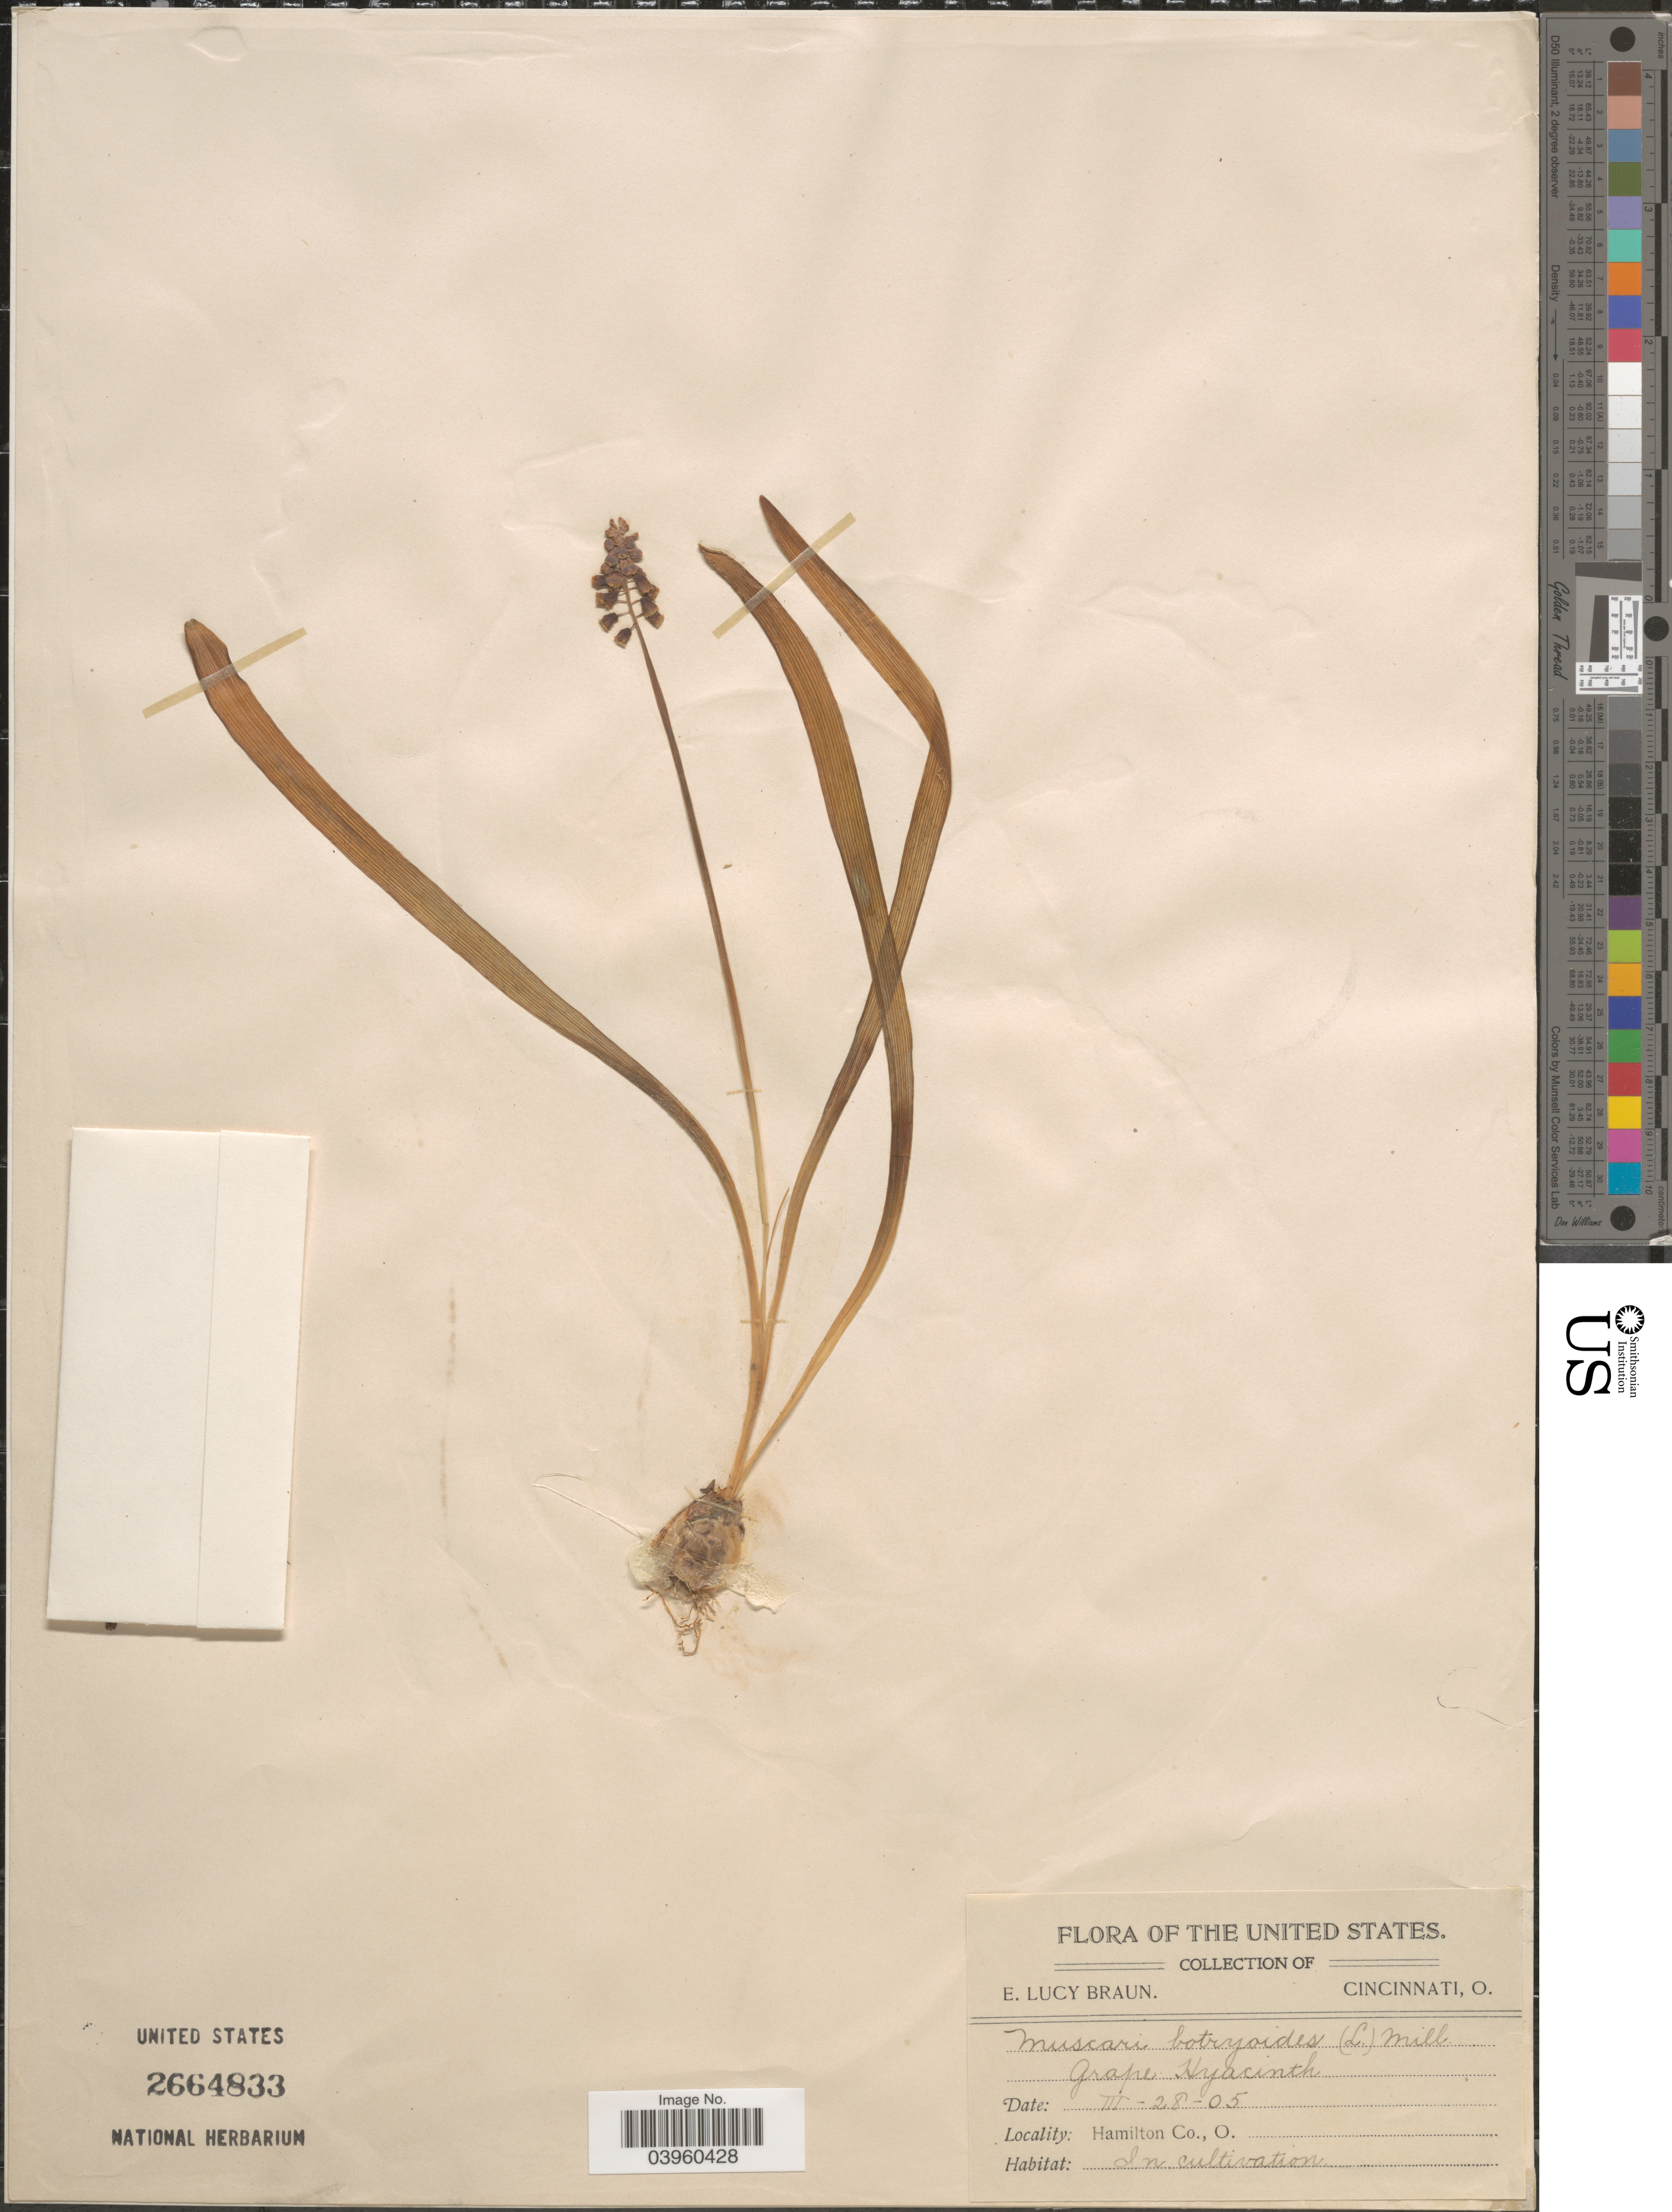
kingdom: Plantae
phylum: Tracheophyta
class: Liliopsida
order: Asparagales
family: Asparagaceae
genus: Muscari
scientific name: Muscari botryoides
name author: (L.) Mill.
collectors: E. L. Braun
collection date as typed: Transcribed d/m/y: 28/3/5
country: United States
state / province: Ohio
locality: Hamilton Co.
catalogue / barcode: US 2664833